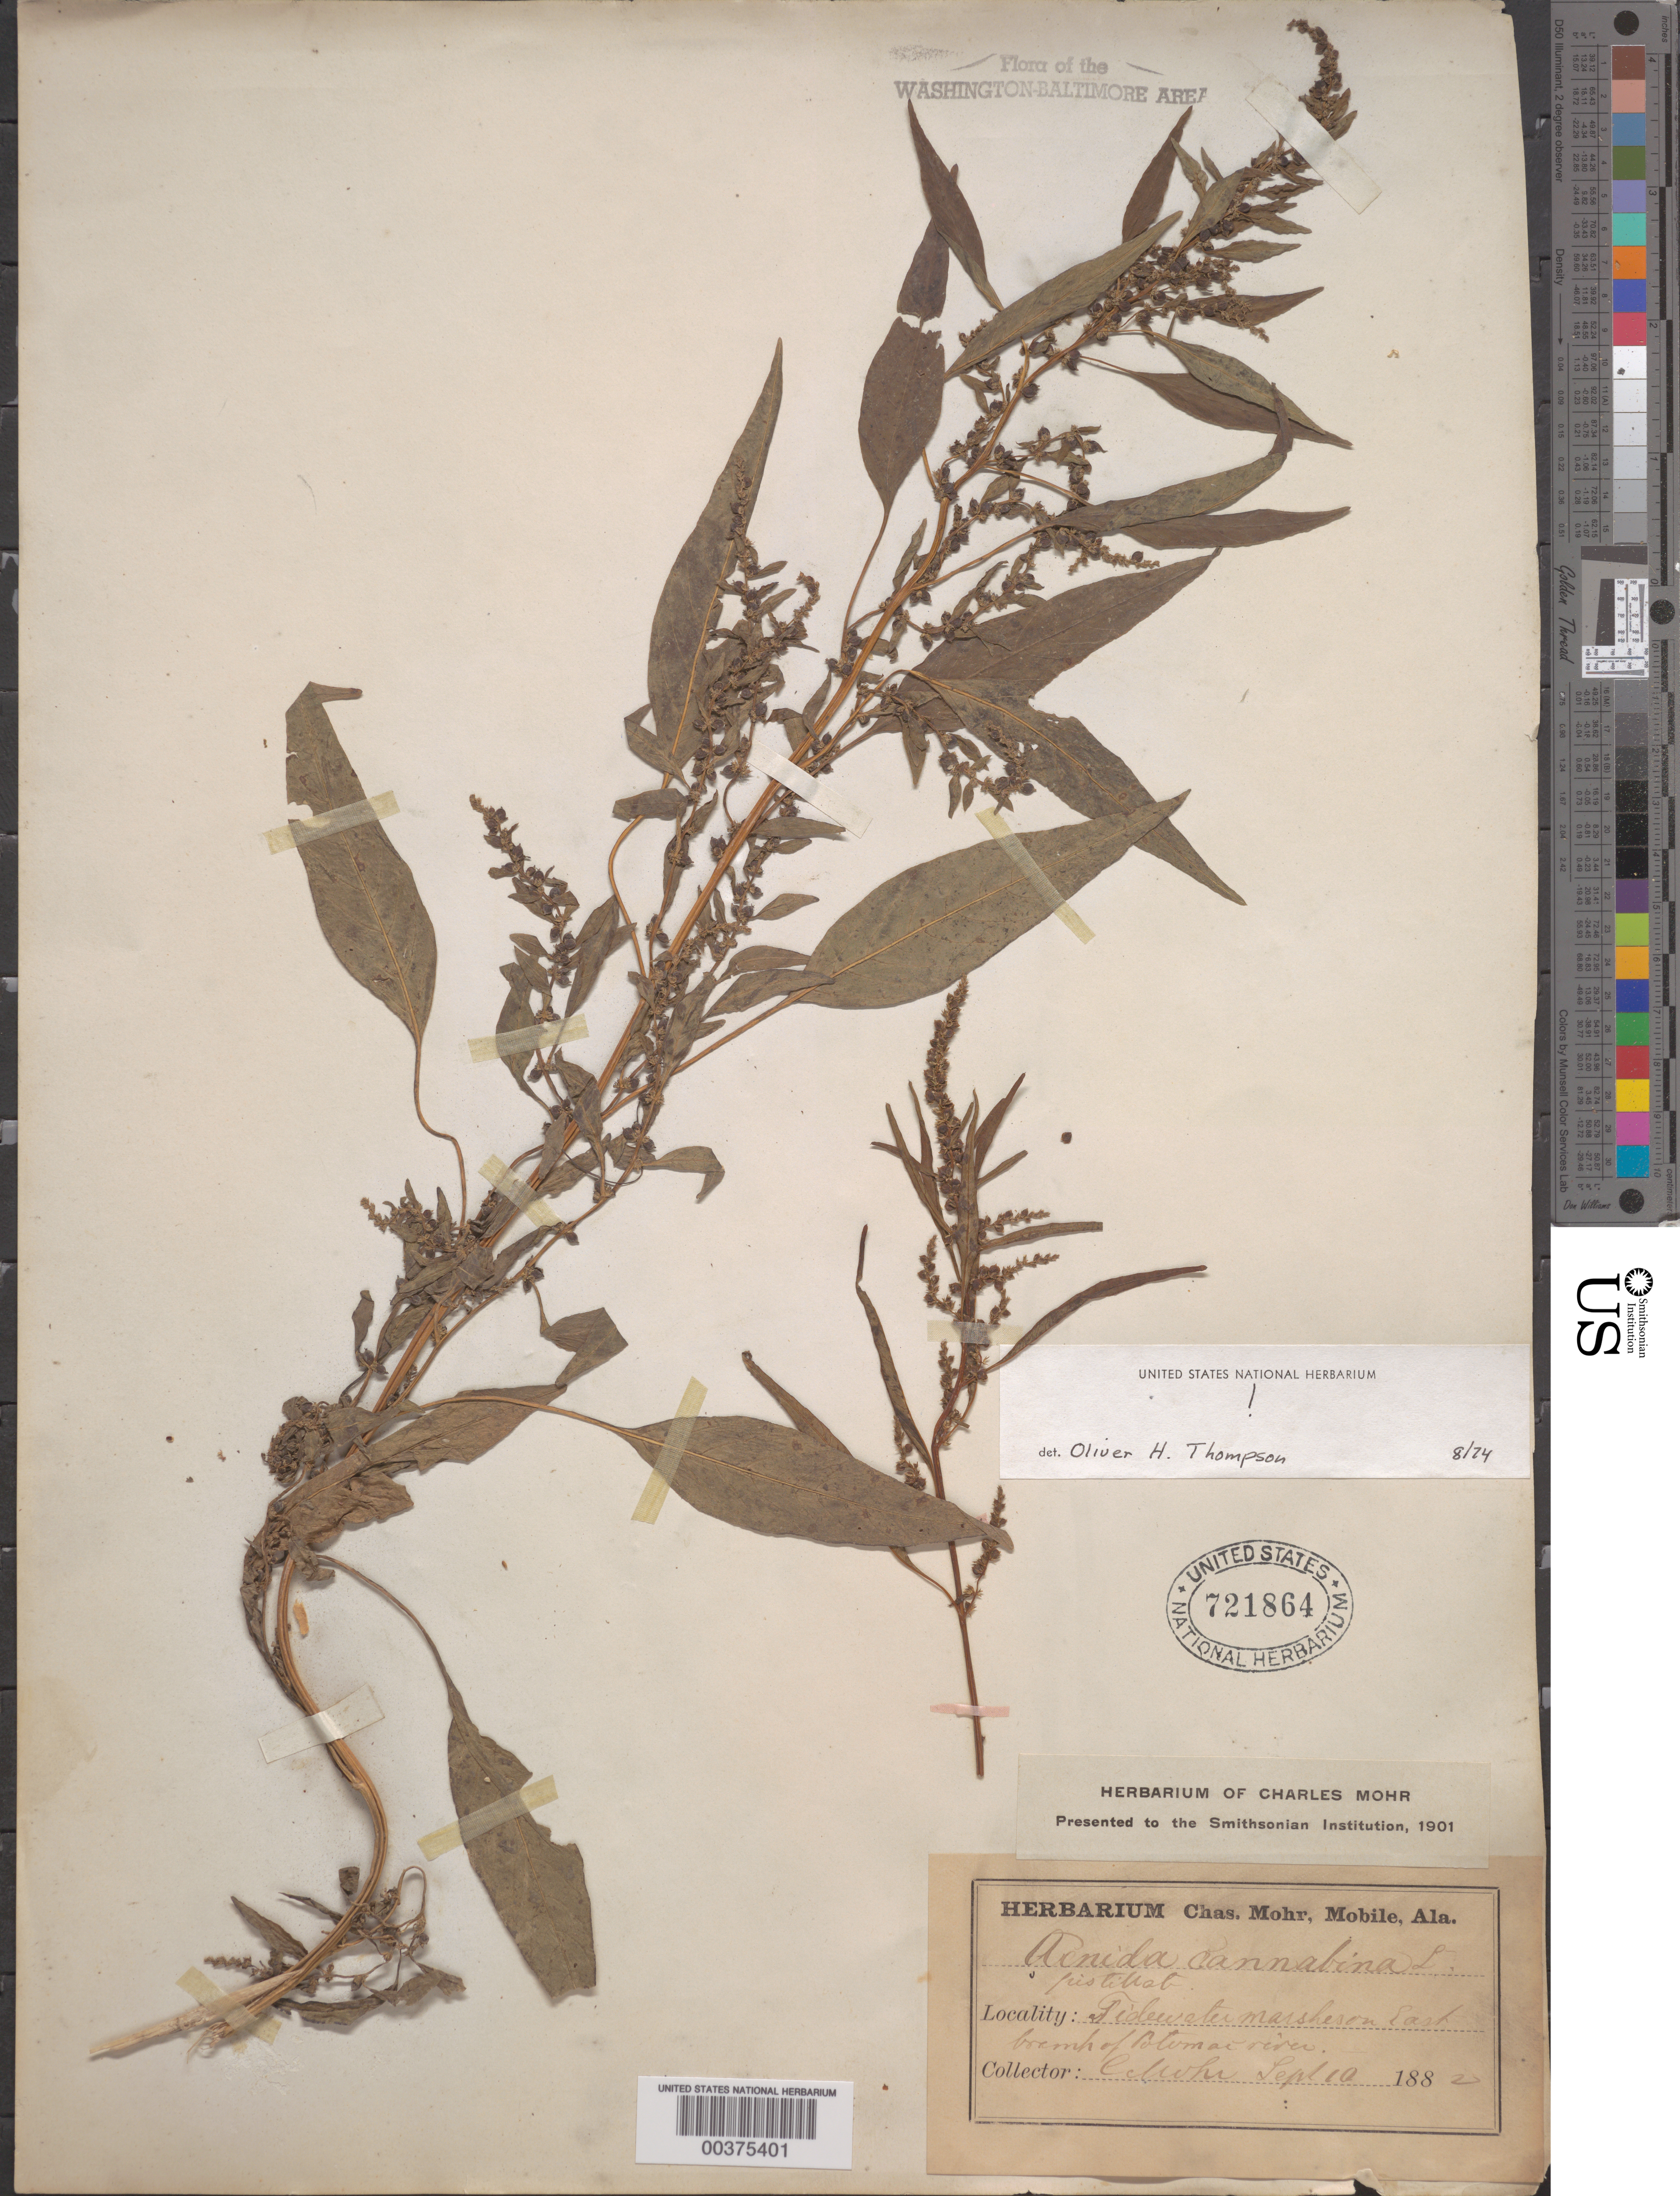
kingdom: Plantae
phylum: Tracheophyta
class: Magnoliopsida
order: Caryophyllales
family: Amaranthaceae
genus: Amaranthus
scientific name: Amaranthus cannabinus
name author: (L.) E.G. F. Sauer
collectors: C. T. Mohr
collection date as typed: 10 Sep 1882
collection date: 1882-09-10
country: United States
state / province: District of Columbia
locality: Eastern Branch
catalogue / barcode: US 721864